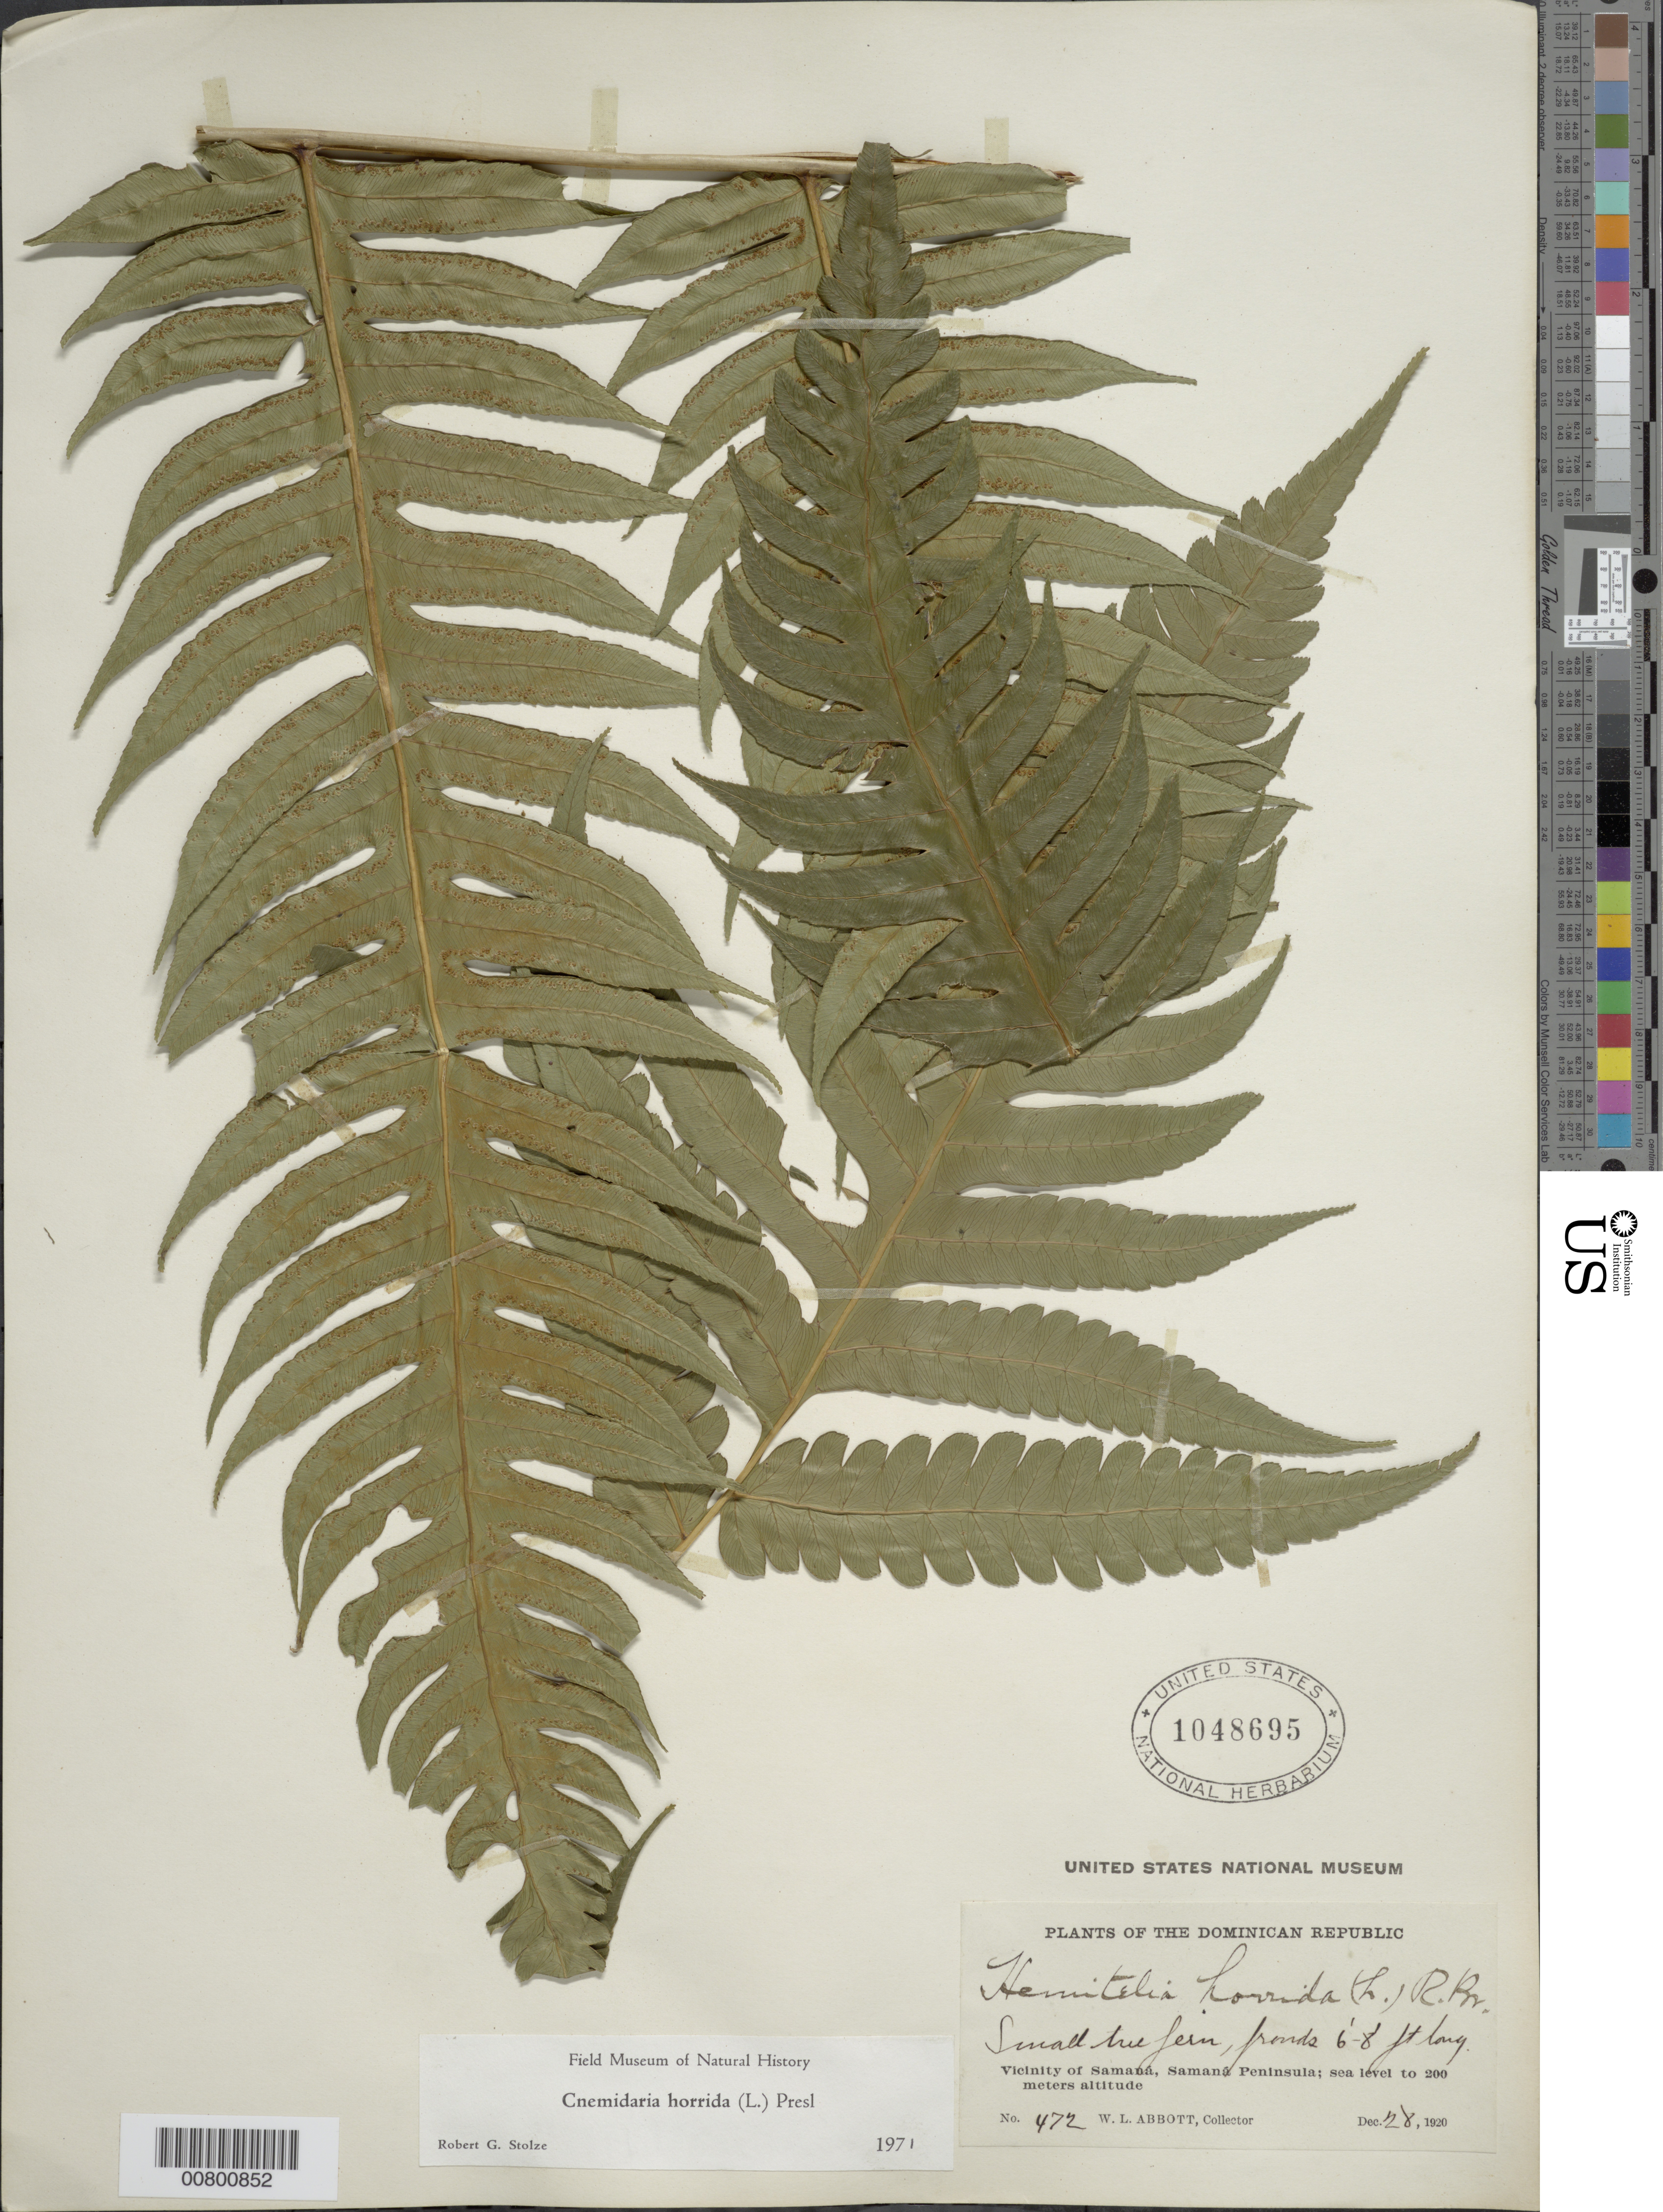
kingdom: Plantae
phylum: Tracheophyta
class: Polypodiopsida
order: Cyatheales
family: Cyatheaceae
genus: Cyathea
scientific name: Cyathea horrida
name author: (L.) Sm.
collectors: W. L. Abbott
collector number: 472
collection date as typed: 28 Dec 1920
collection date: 1920-12-28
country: Dominican Republic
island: Hispaniola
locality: Samaná Peninsula, Samaná vicinity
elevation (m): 0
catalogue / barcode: US 1048695